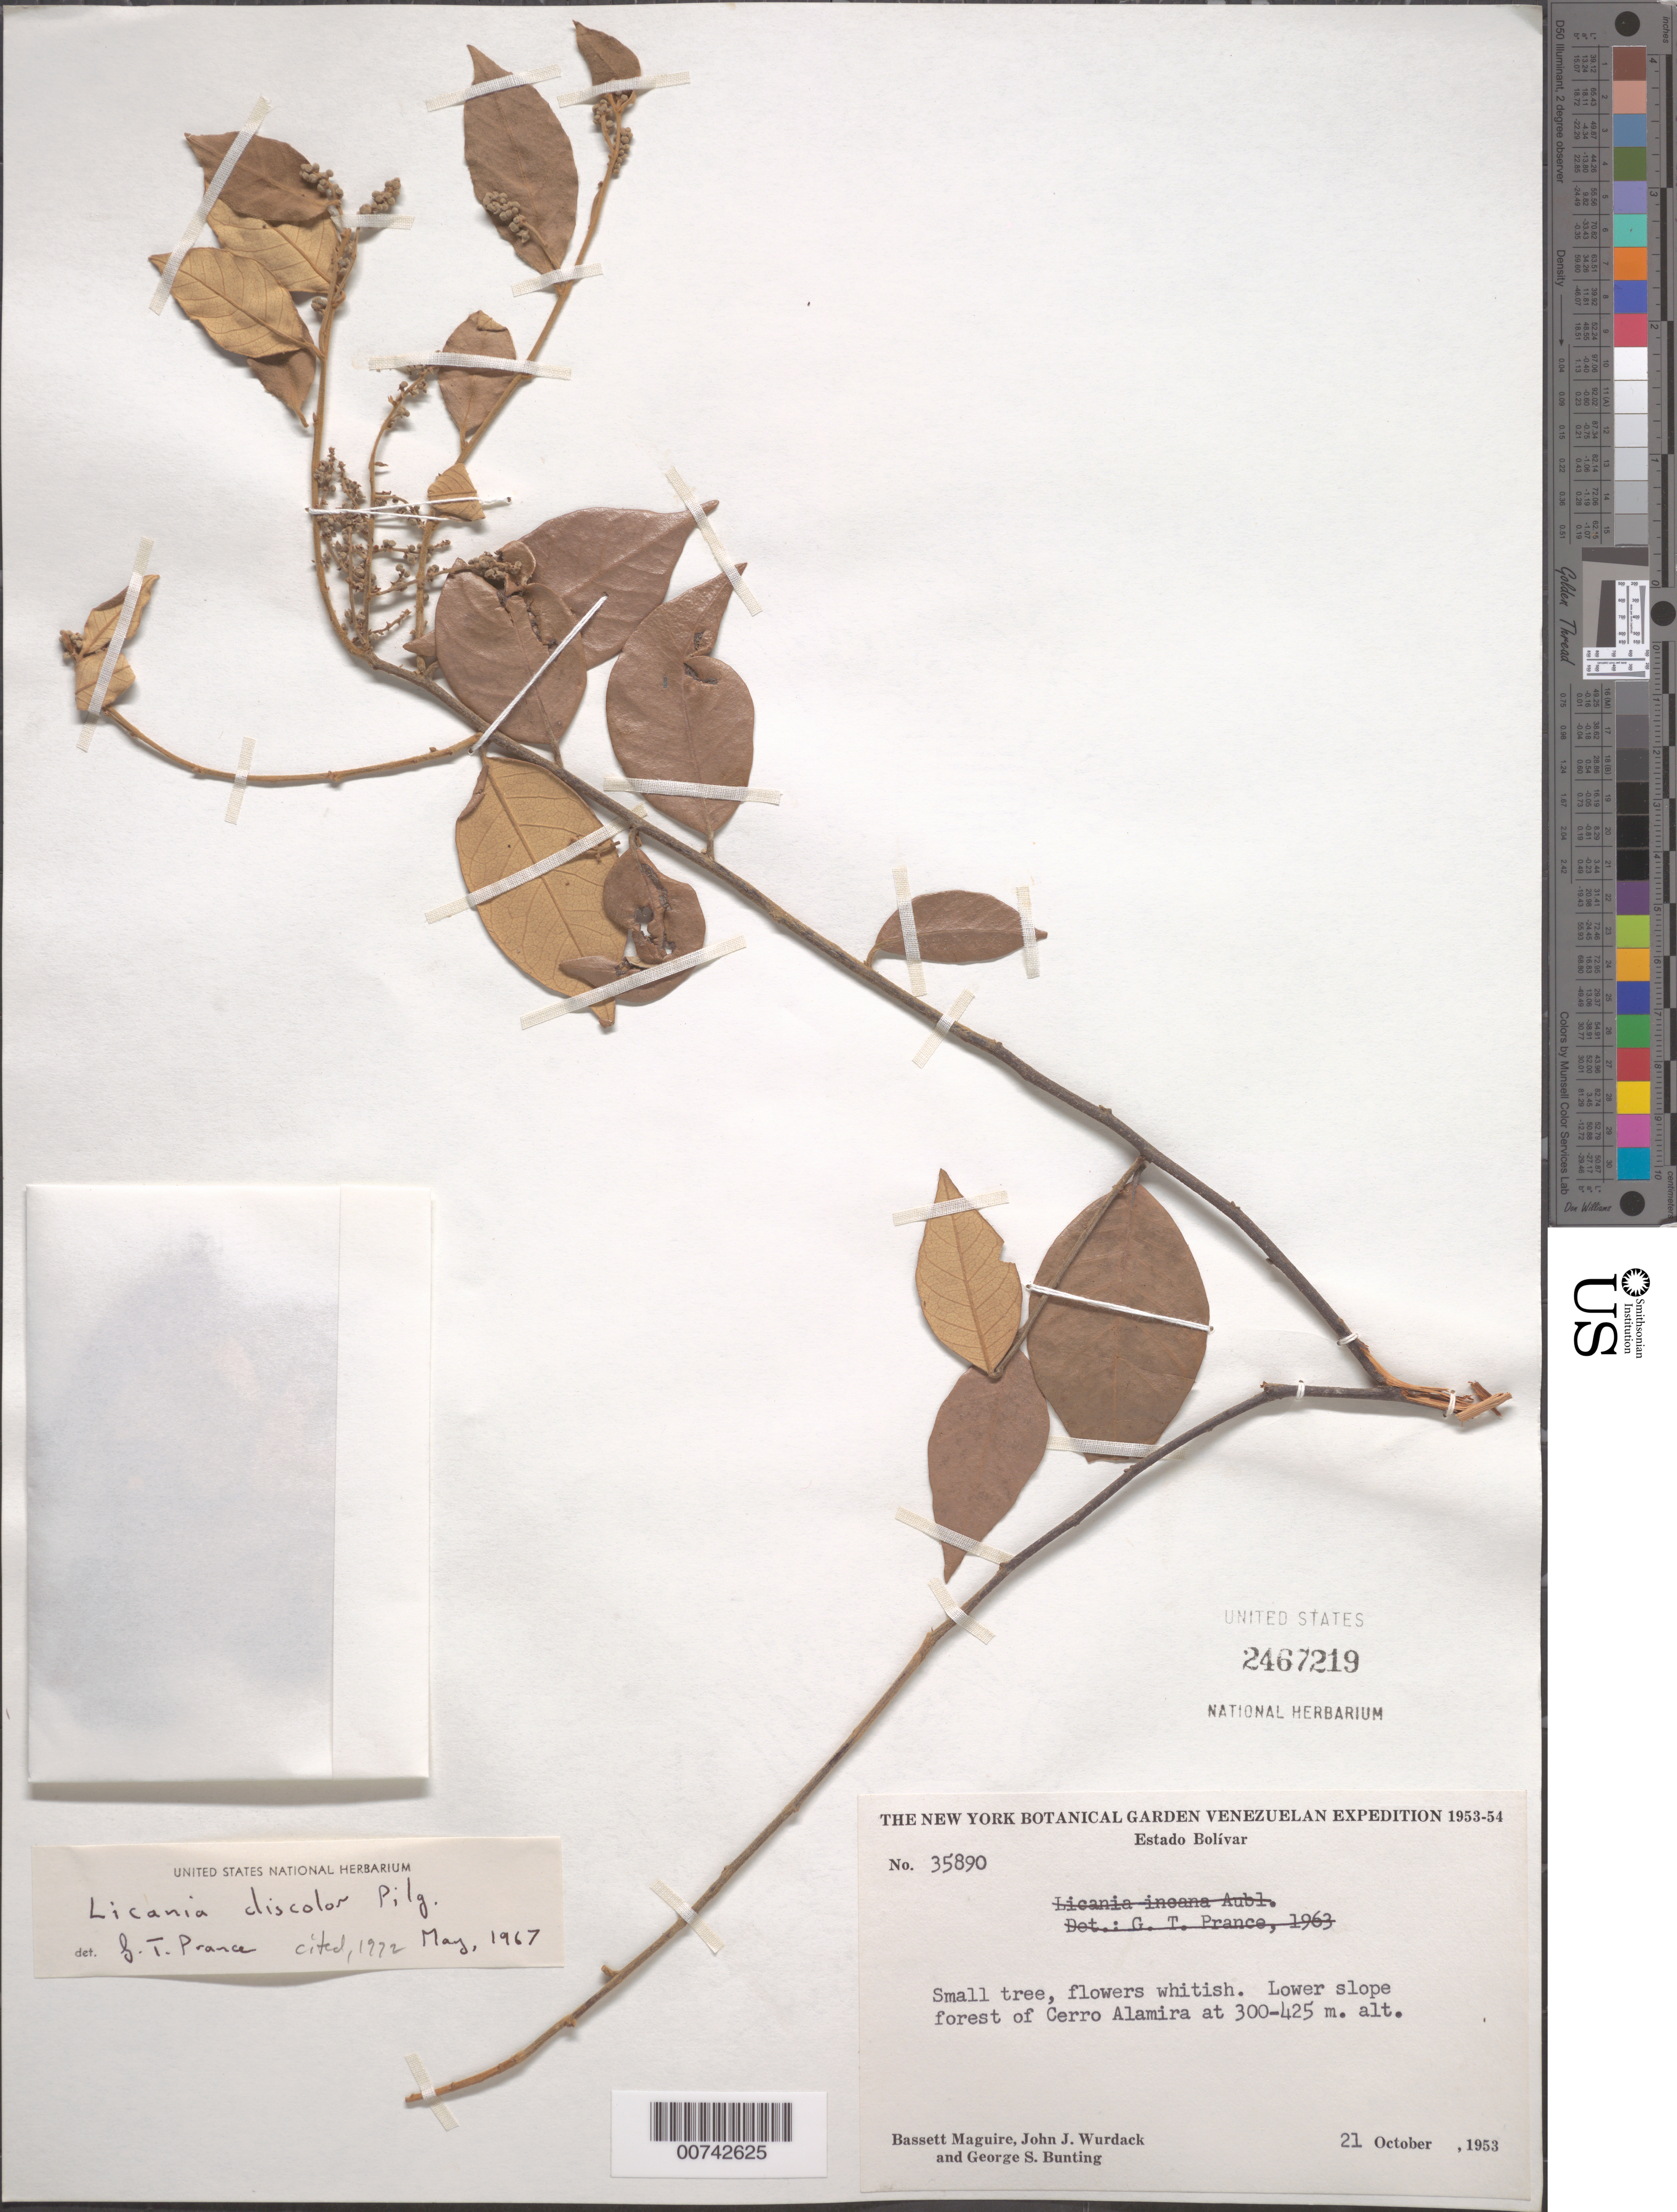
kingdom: Plantae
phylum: Tracheophyta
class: Magnoliopsida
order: Malpighiales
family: Chrysobalanaceae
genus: Licania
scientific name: Licania discolor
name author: Pilg.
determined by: Prance, G. T.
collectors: B. Maguire, J. J. Wurdack & G. S. Bunting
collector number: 35890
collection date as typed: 21-Oct-53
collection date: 1953-10-21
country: Venezuela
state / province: Bolívar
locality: Cerro Altamira, 10 km E of Ciudad Piar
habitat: Lower slope forest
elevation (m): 300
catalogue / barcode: US 2467219